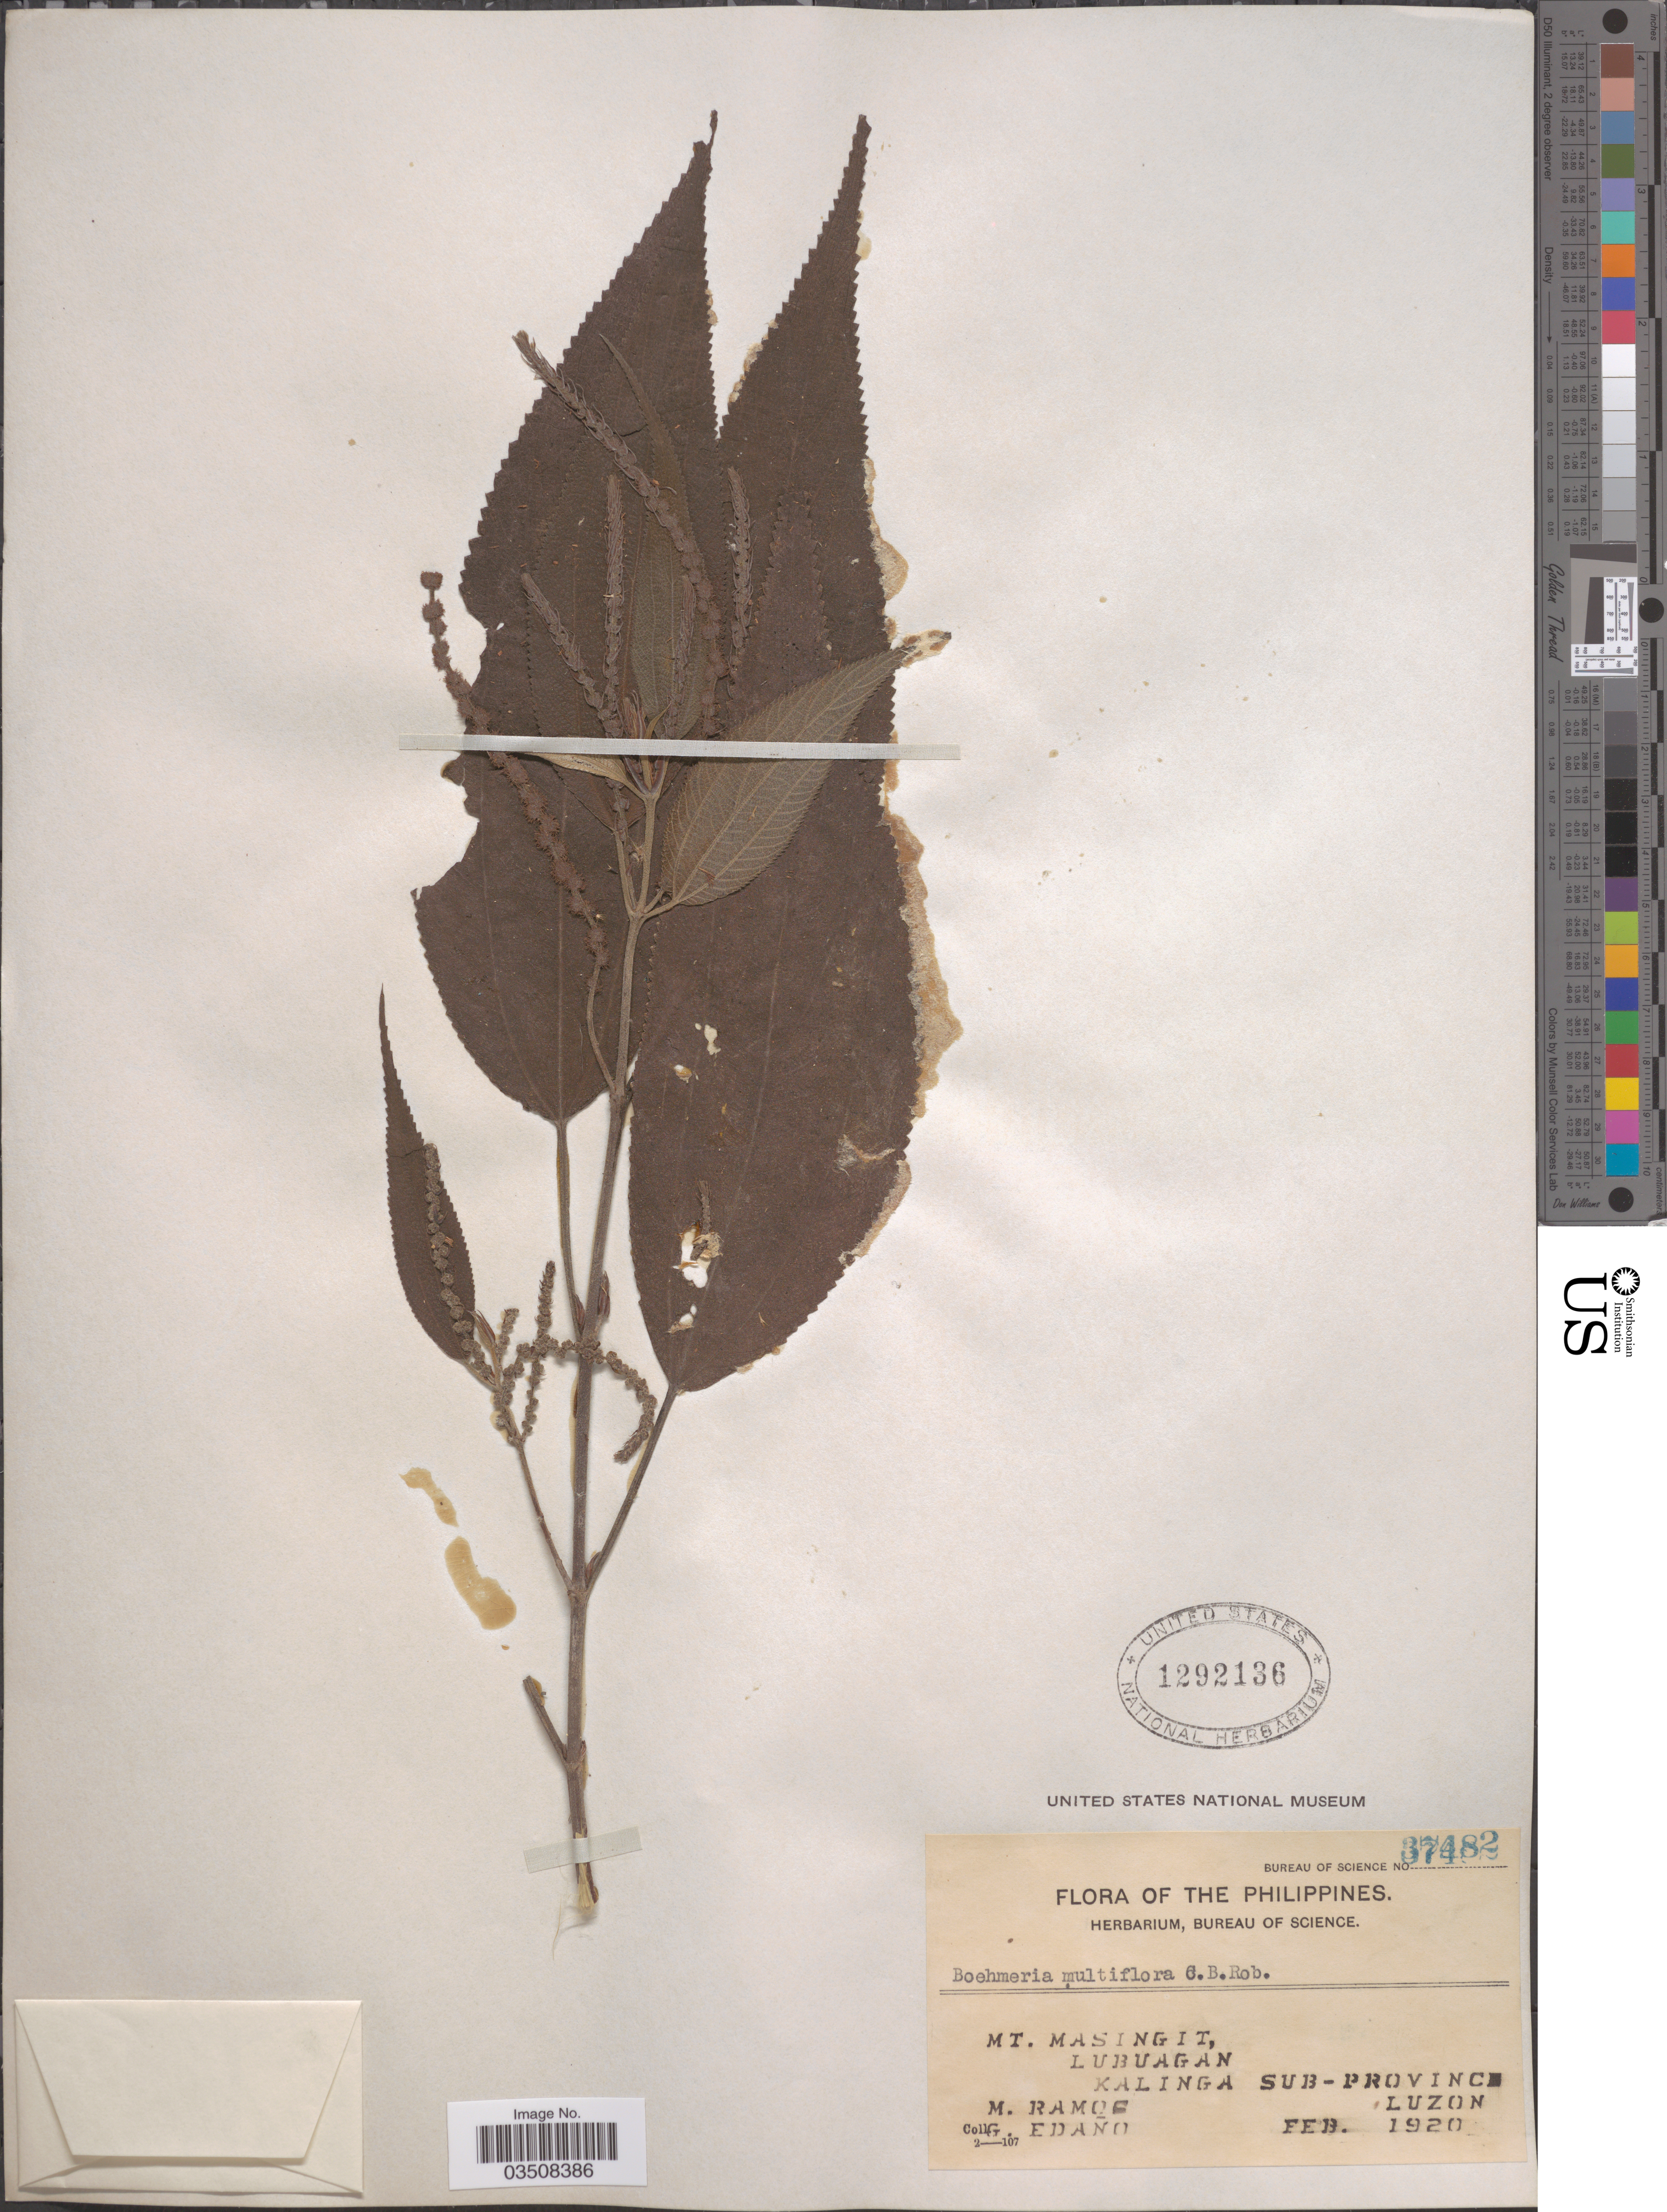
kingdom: Plantae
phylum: Tracheophyta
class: Magnoliopsida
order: Rosales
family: Urticaceae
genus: Boehmeria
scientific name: Boehmeria multiflora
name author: C.B. Rob.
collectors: M. Ramos & G. E. Edaño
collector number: Bureau of Science 37482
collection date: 1920-02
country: Philippines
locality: Mt. Masingit, Lubuagan. Kalinga Sub-province, Luzon.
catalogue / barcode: US 1292136